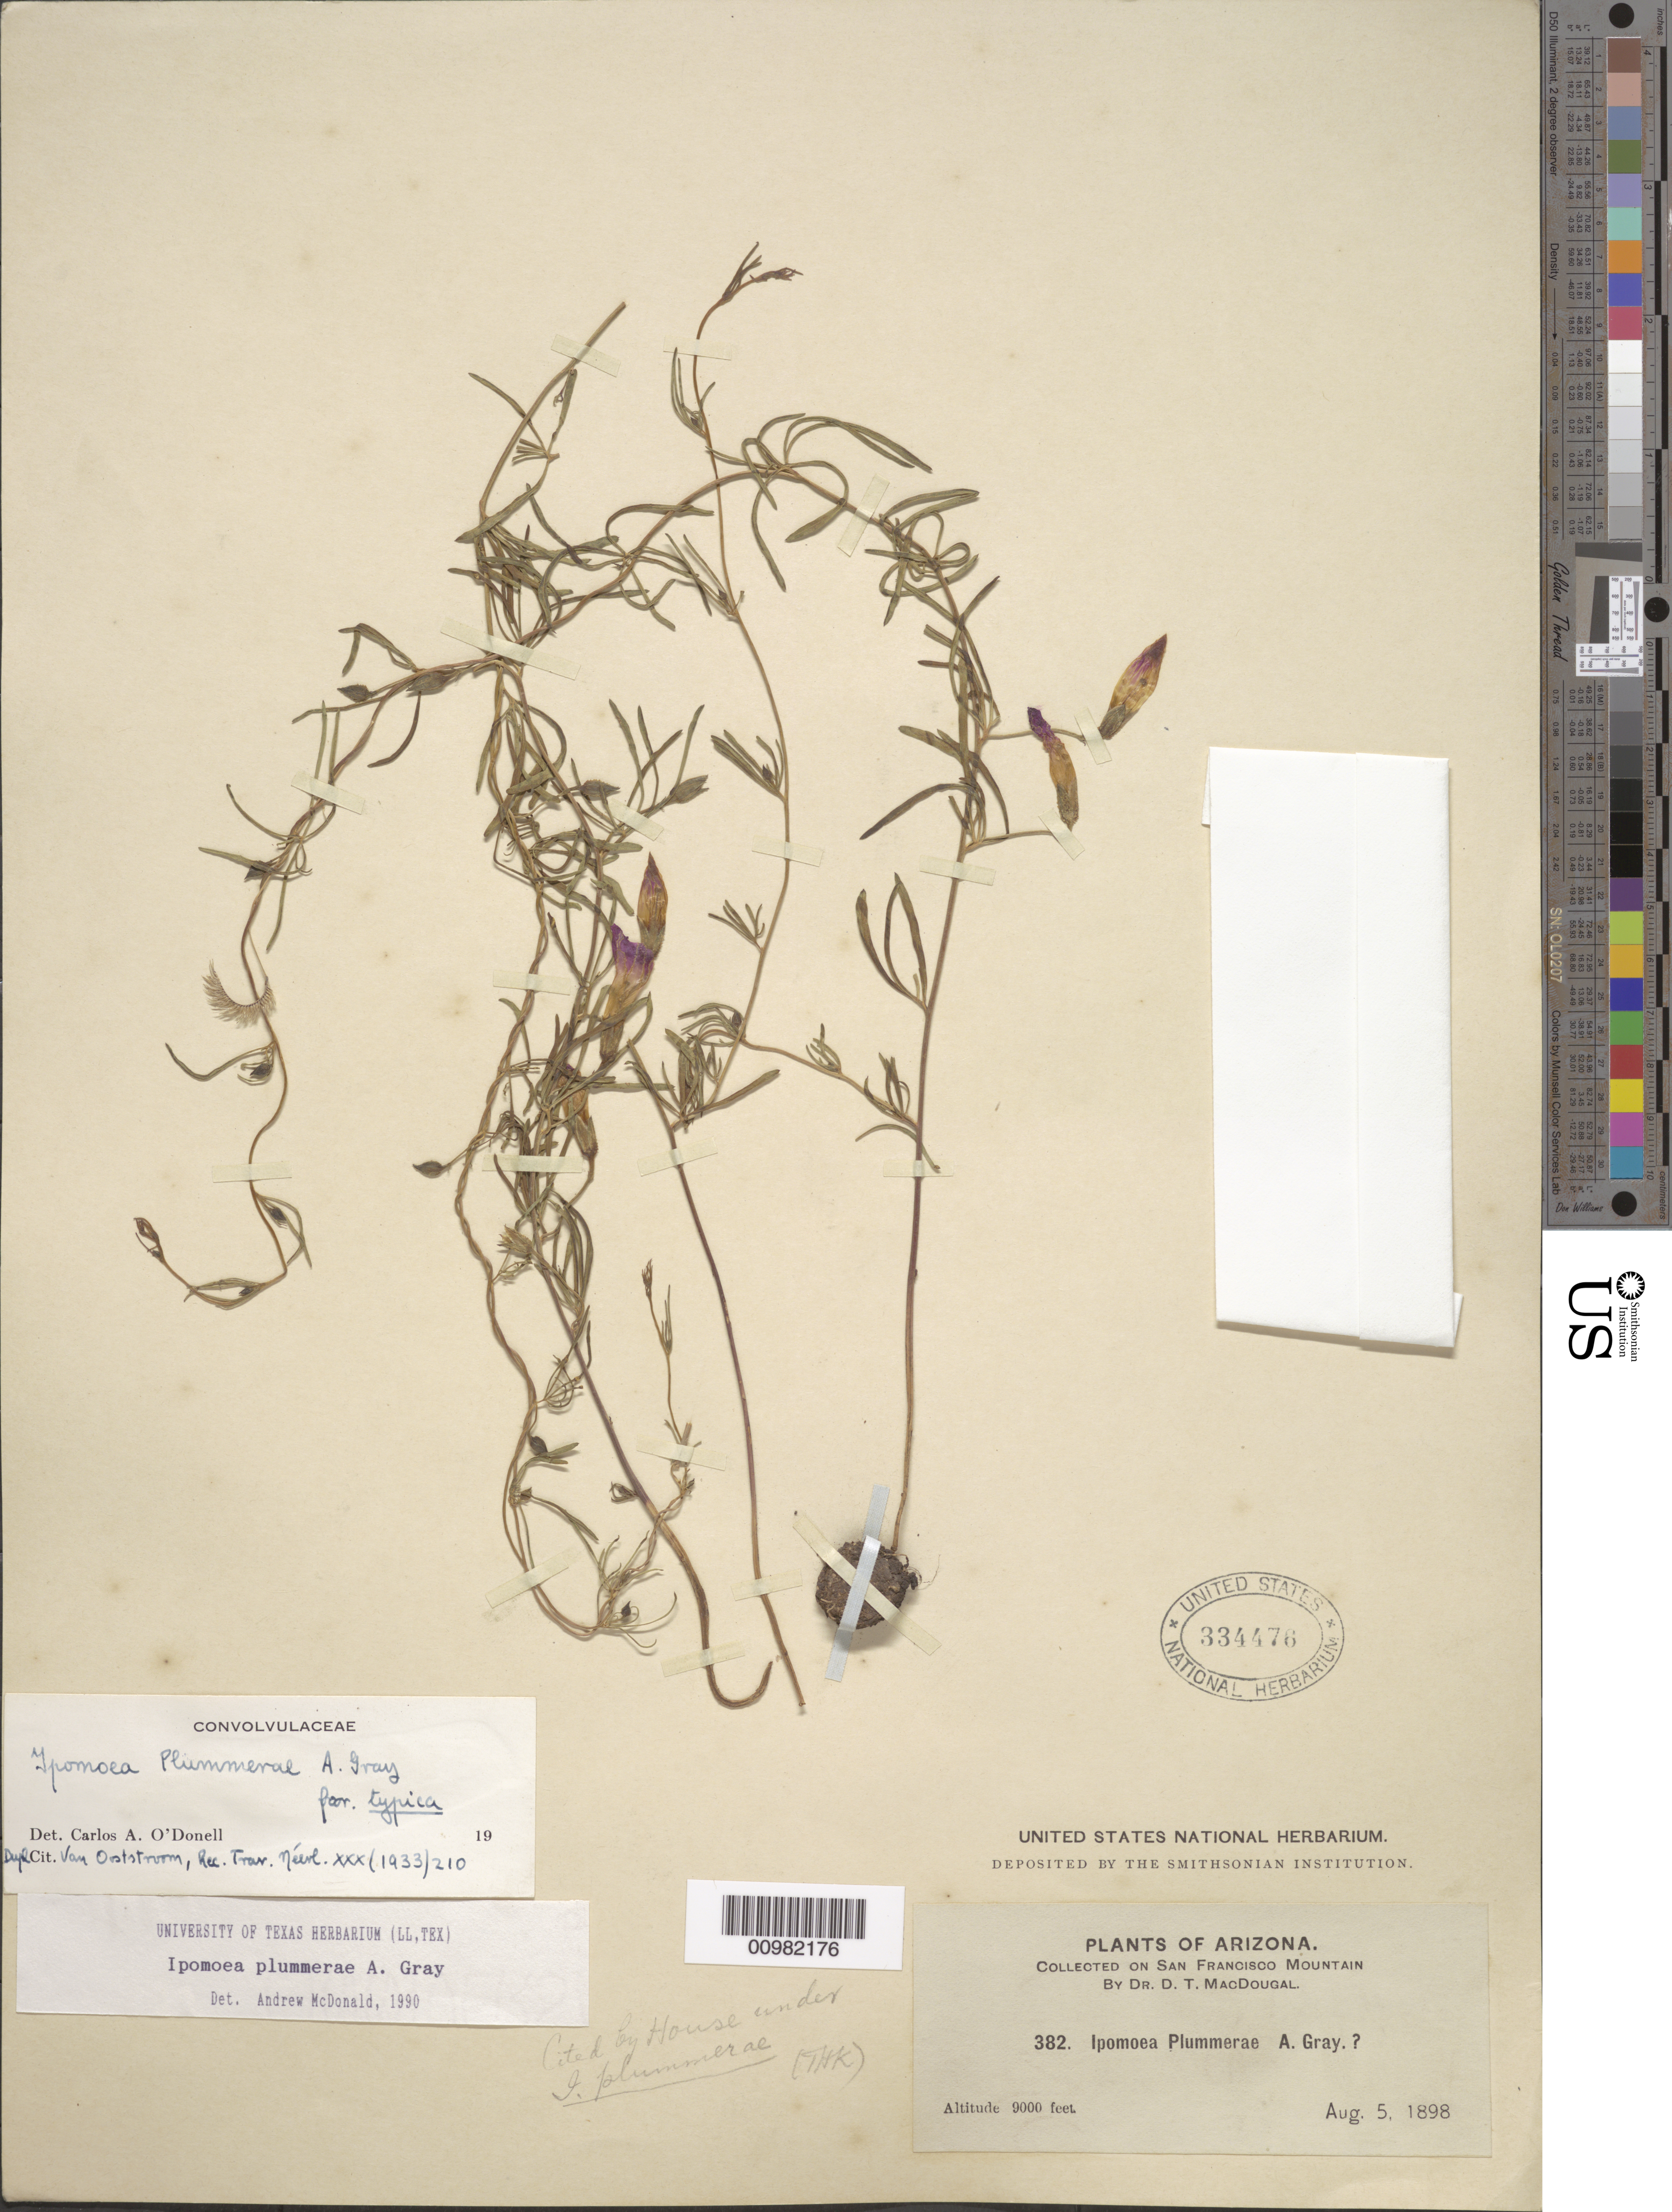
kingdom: Plantae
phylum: Tracheophyta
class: Magnoliopsida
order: Solanales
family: Convolvulaceae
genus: Ipomoea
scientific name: Ipomoea plummerae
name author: A. Gray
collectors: D. T. MacDougal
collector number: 382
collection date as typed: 05 Aug 1898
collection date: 1898-08-05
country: United States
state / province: Arizona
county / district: Coconino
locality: San Francisco Mt.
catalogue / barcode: US 334476